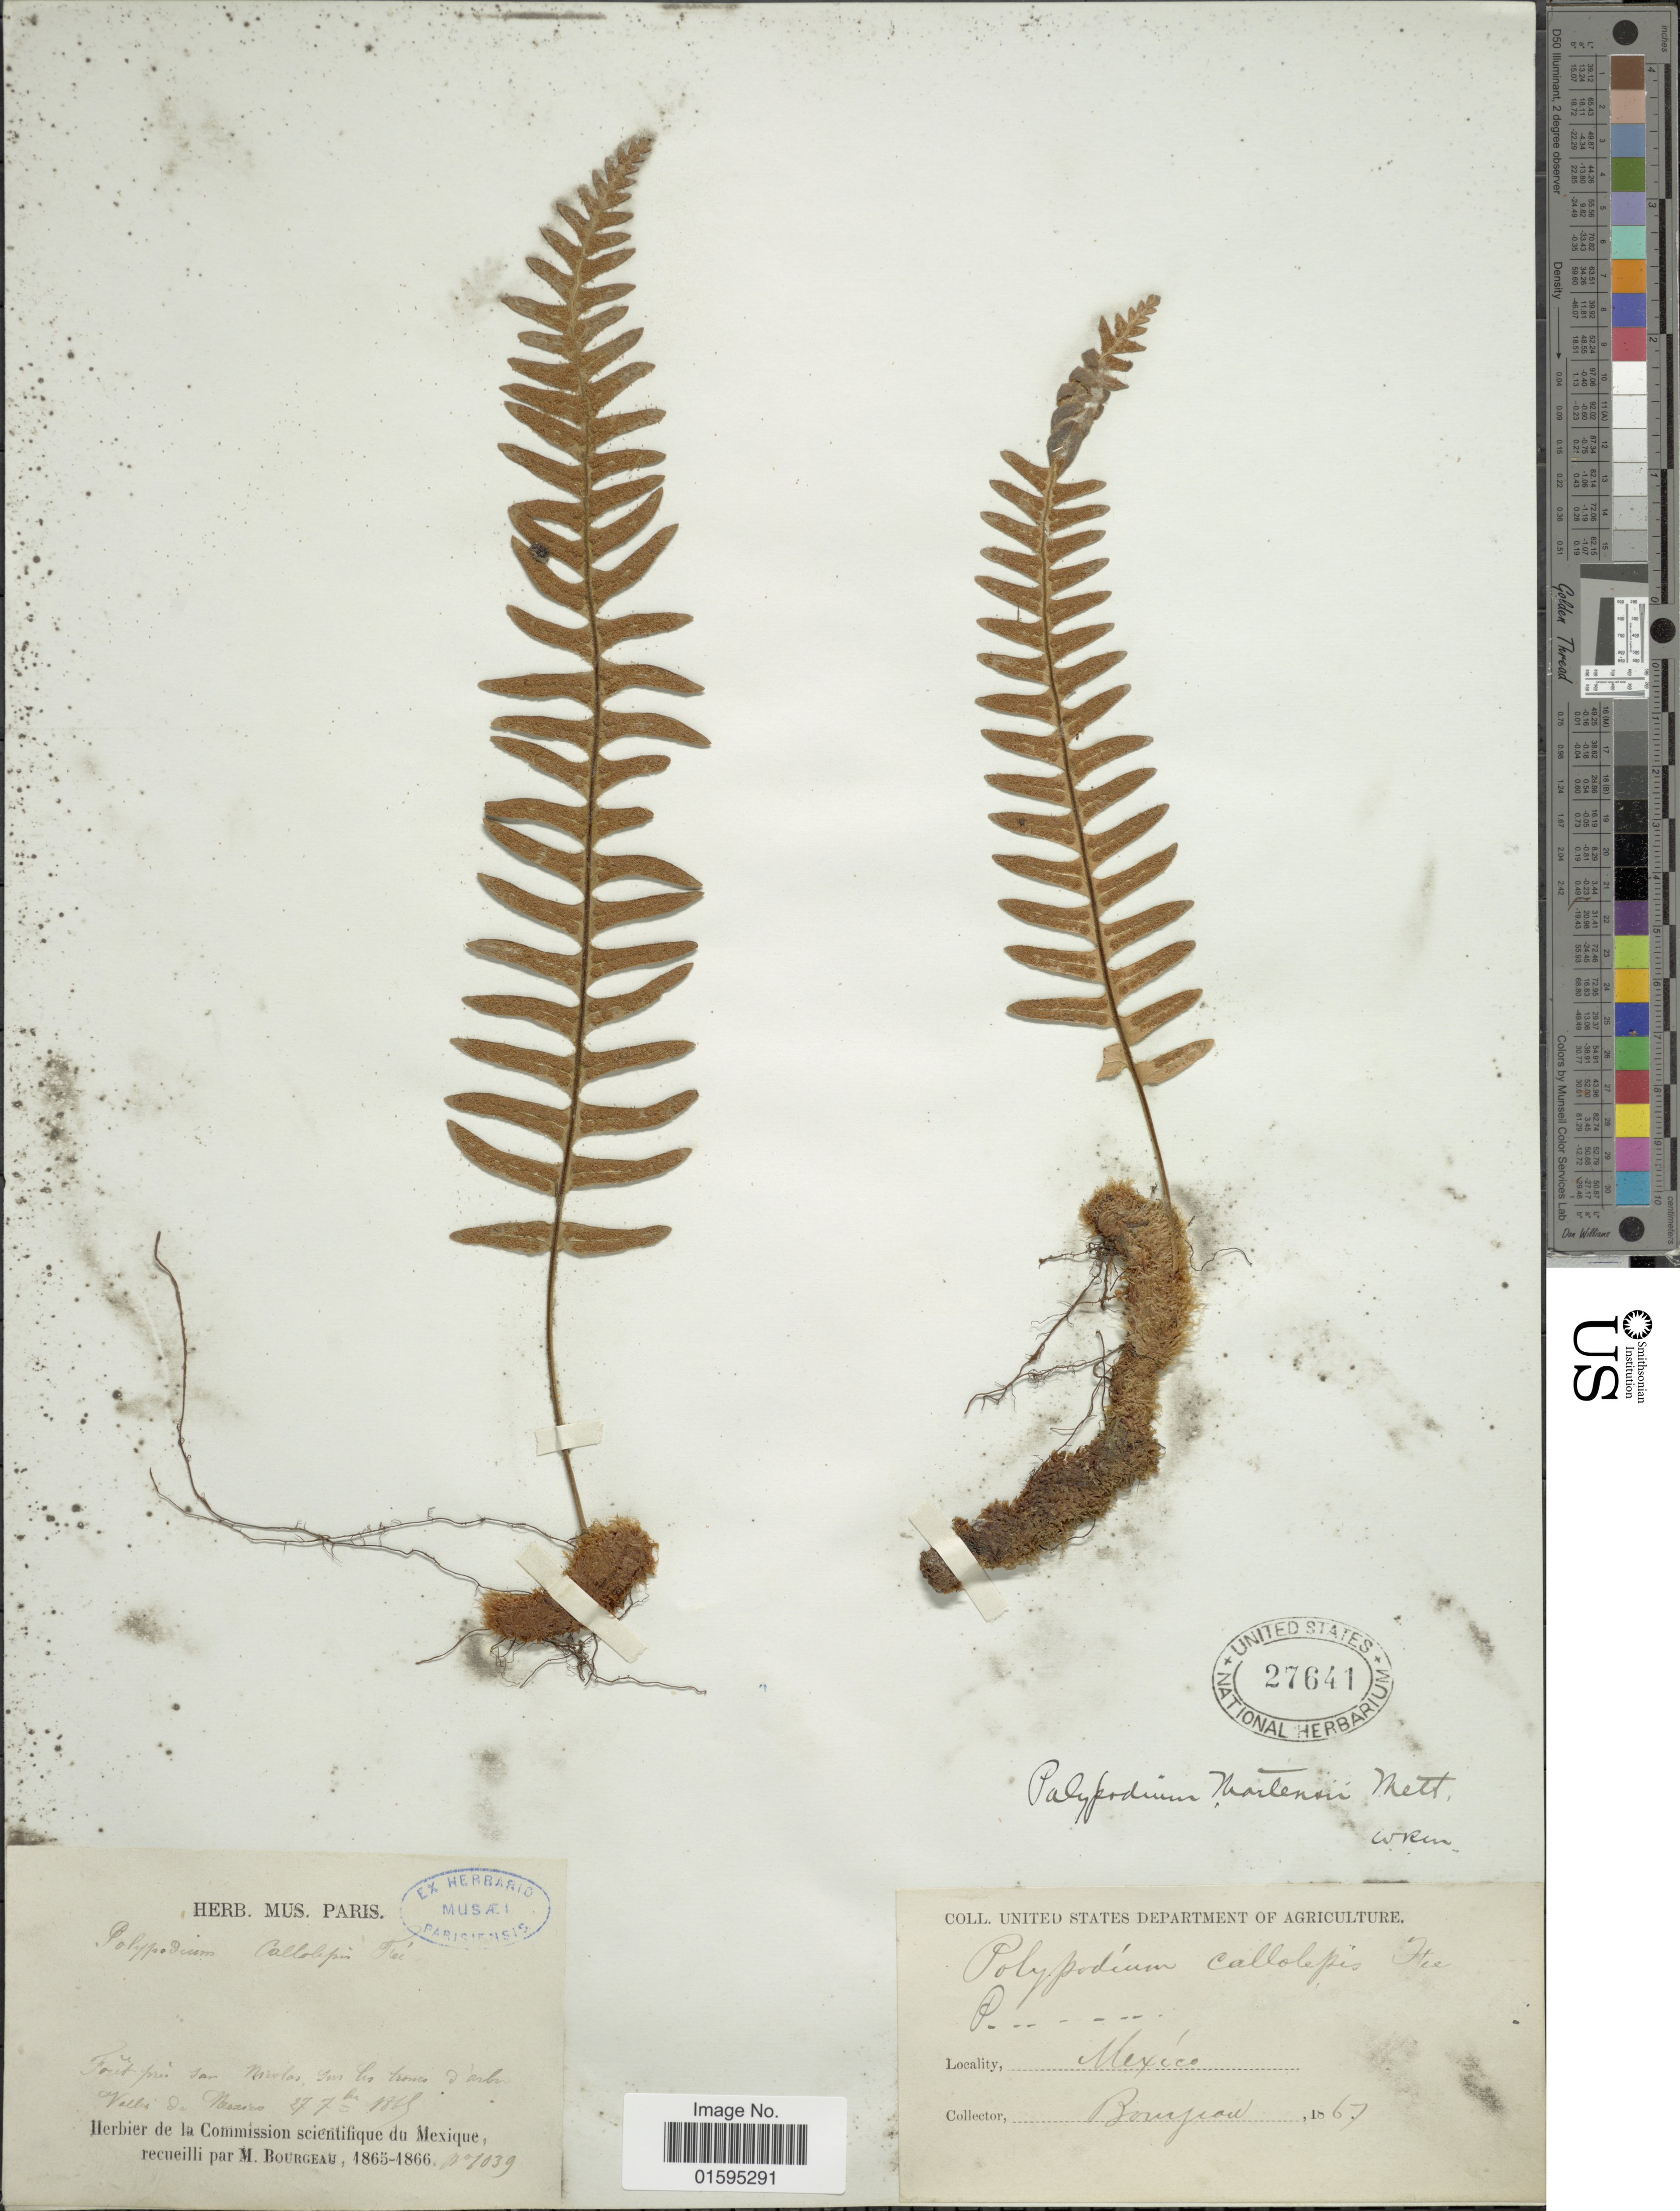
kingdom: Plantae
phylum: Tracheophyta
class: Polypodiopsida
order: Polypodiales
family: Polypodiaceae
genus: Polypodium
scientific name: Polypodium martensii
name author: Mett.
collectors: M. Bourgeau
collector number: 1039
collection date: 1829-10-27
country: Mexico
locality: Forêt près San Nicolas, sur les troncs d'arbres, Vallée de Mexico [Forest near San Nicolas, on tree trunks, Valley of Mexico]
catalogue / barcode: US 27641